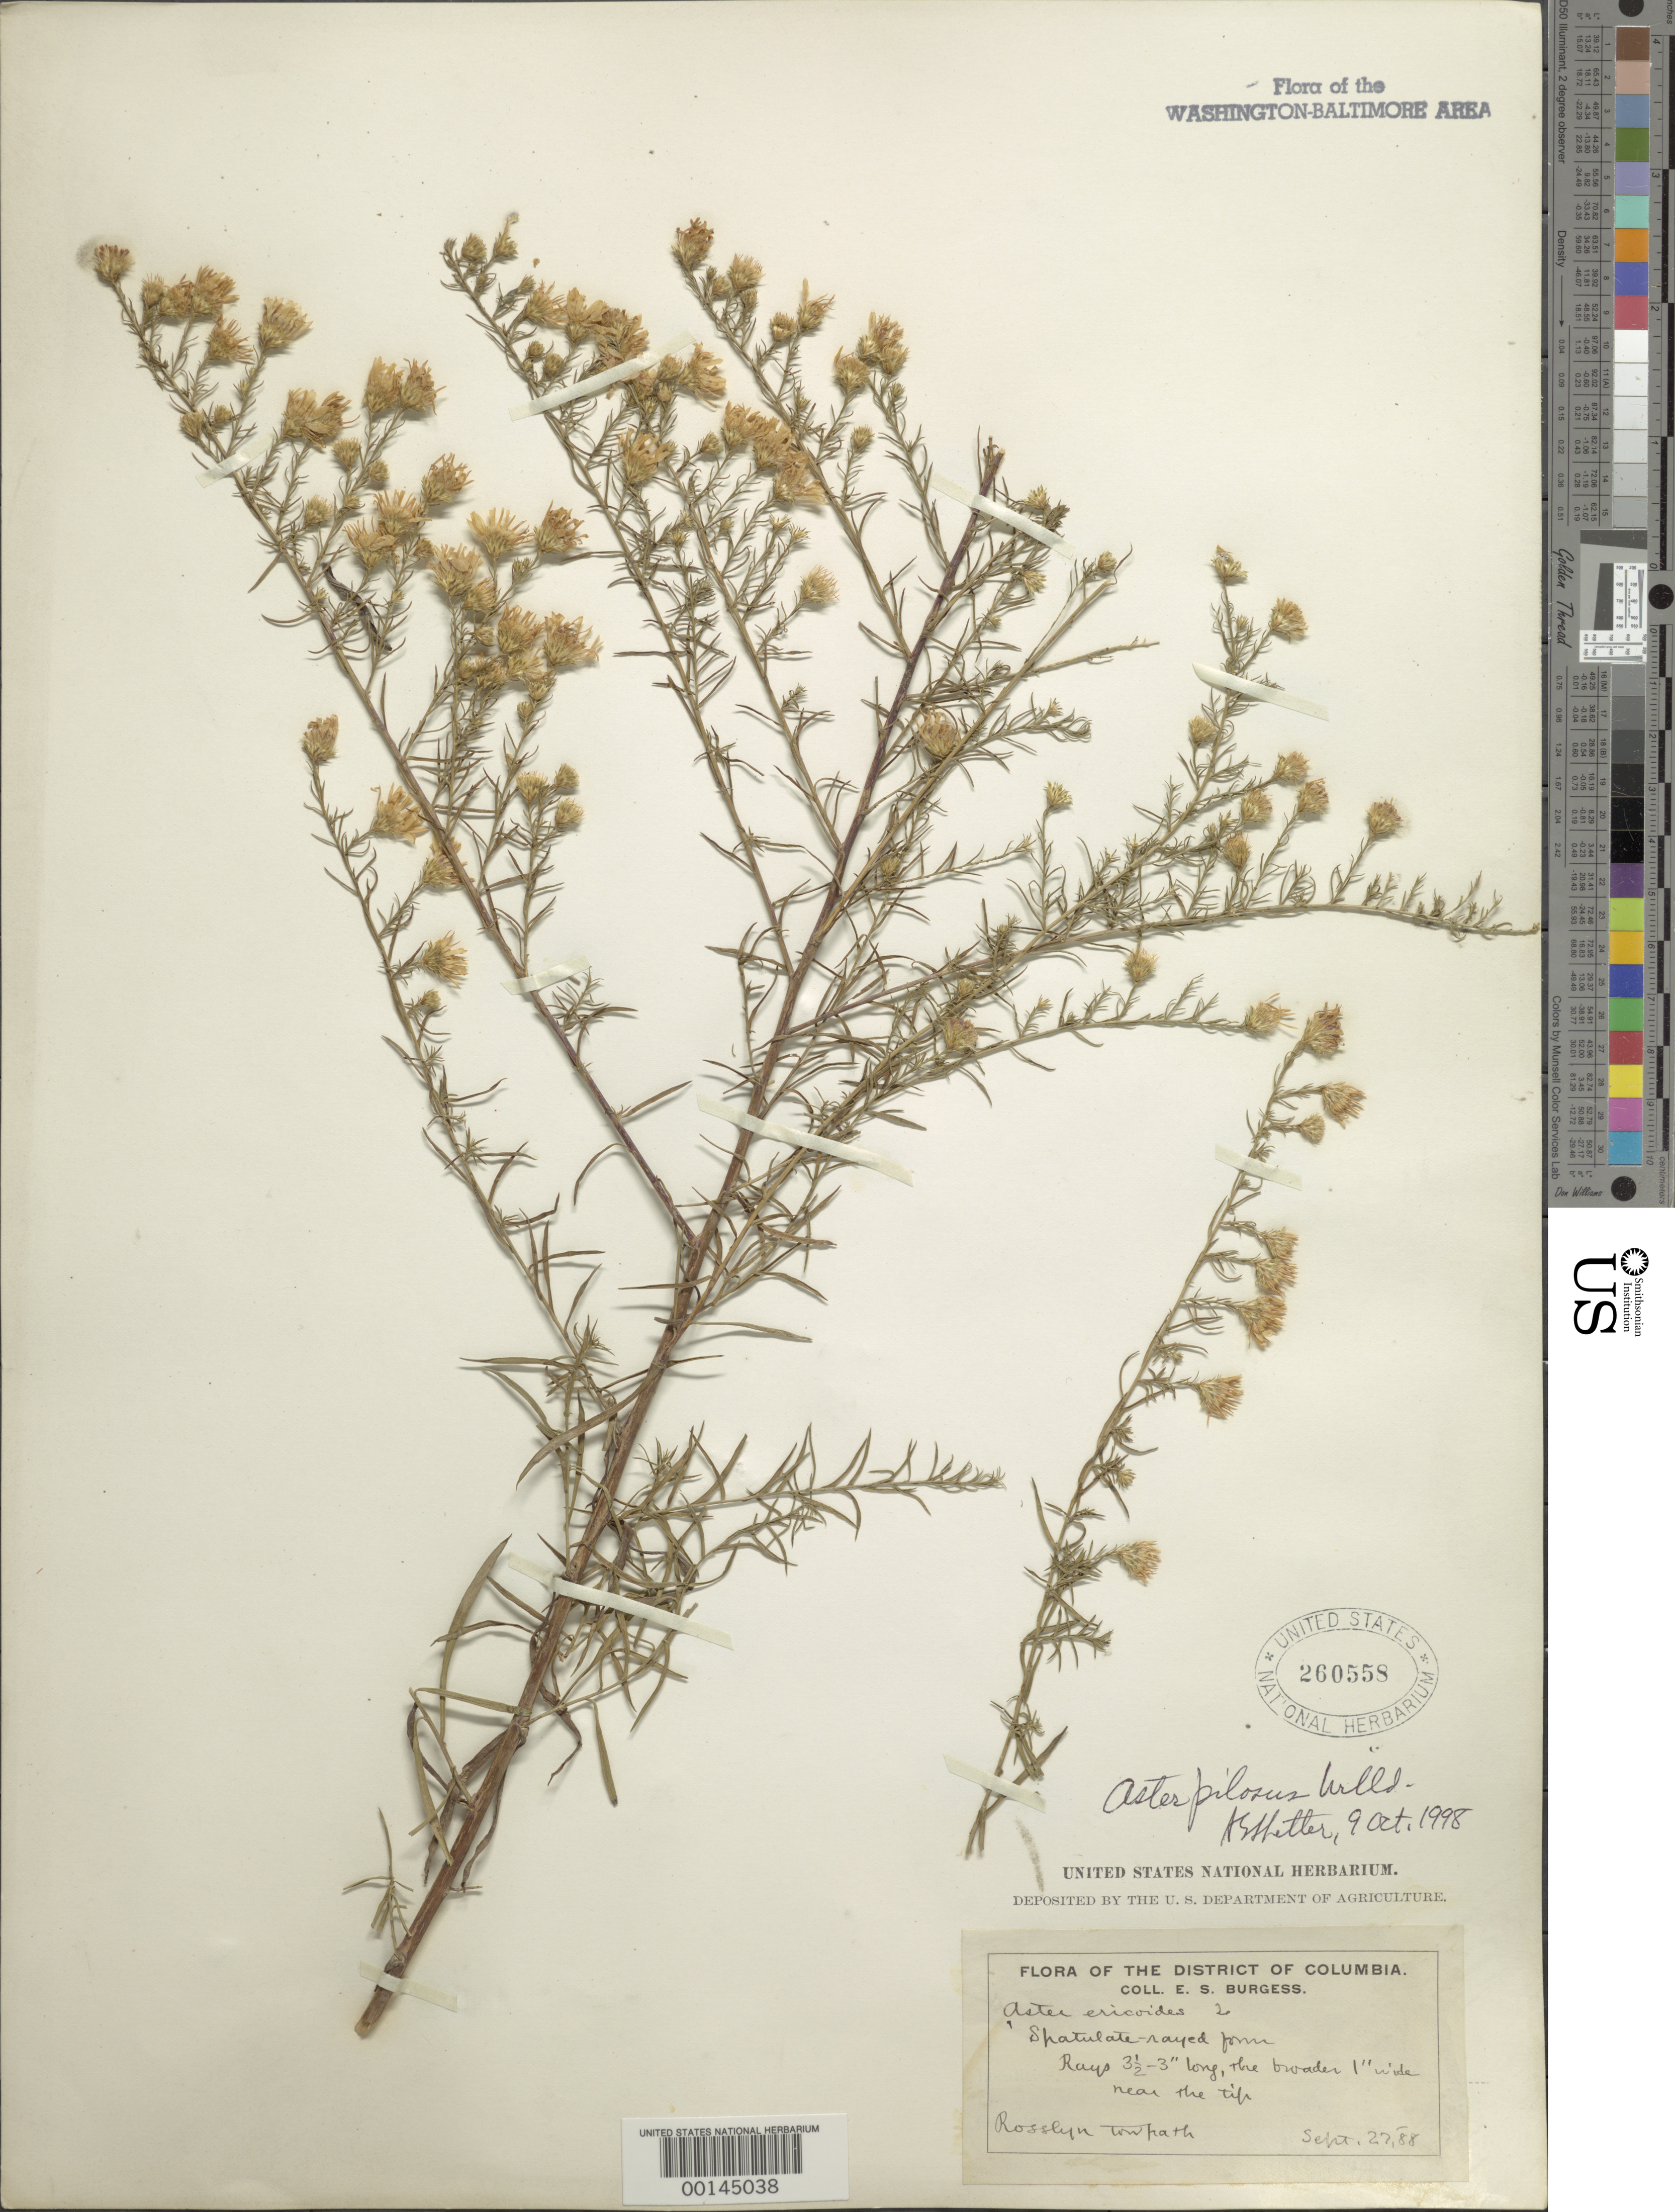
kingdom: Plantae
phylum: Tracheophyta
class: Magnoliopsida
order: Asterales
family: Asteraceae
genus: Symphyotrichum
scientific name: Symphyotrichum pilosum var. pringlei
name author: (A. Gray) G.L. Nesom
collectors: E. Burgess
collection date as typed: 27 Sep 1888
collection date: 1888-09-27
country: United States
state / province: Virginia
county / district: Arlington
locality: Rosslyn Towpath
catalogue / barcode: US 260558